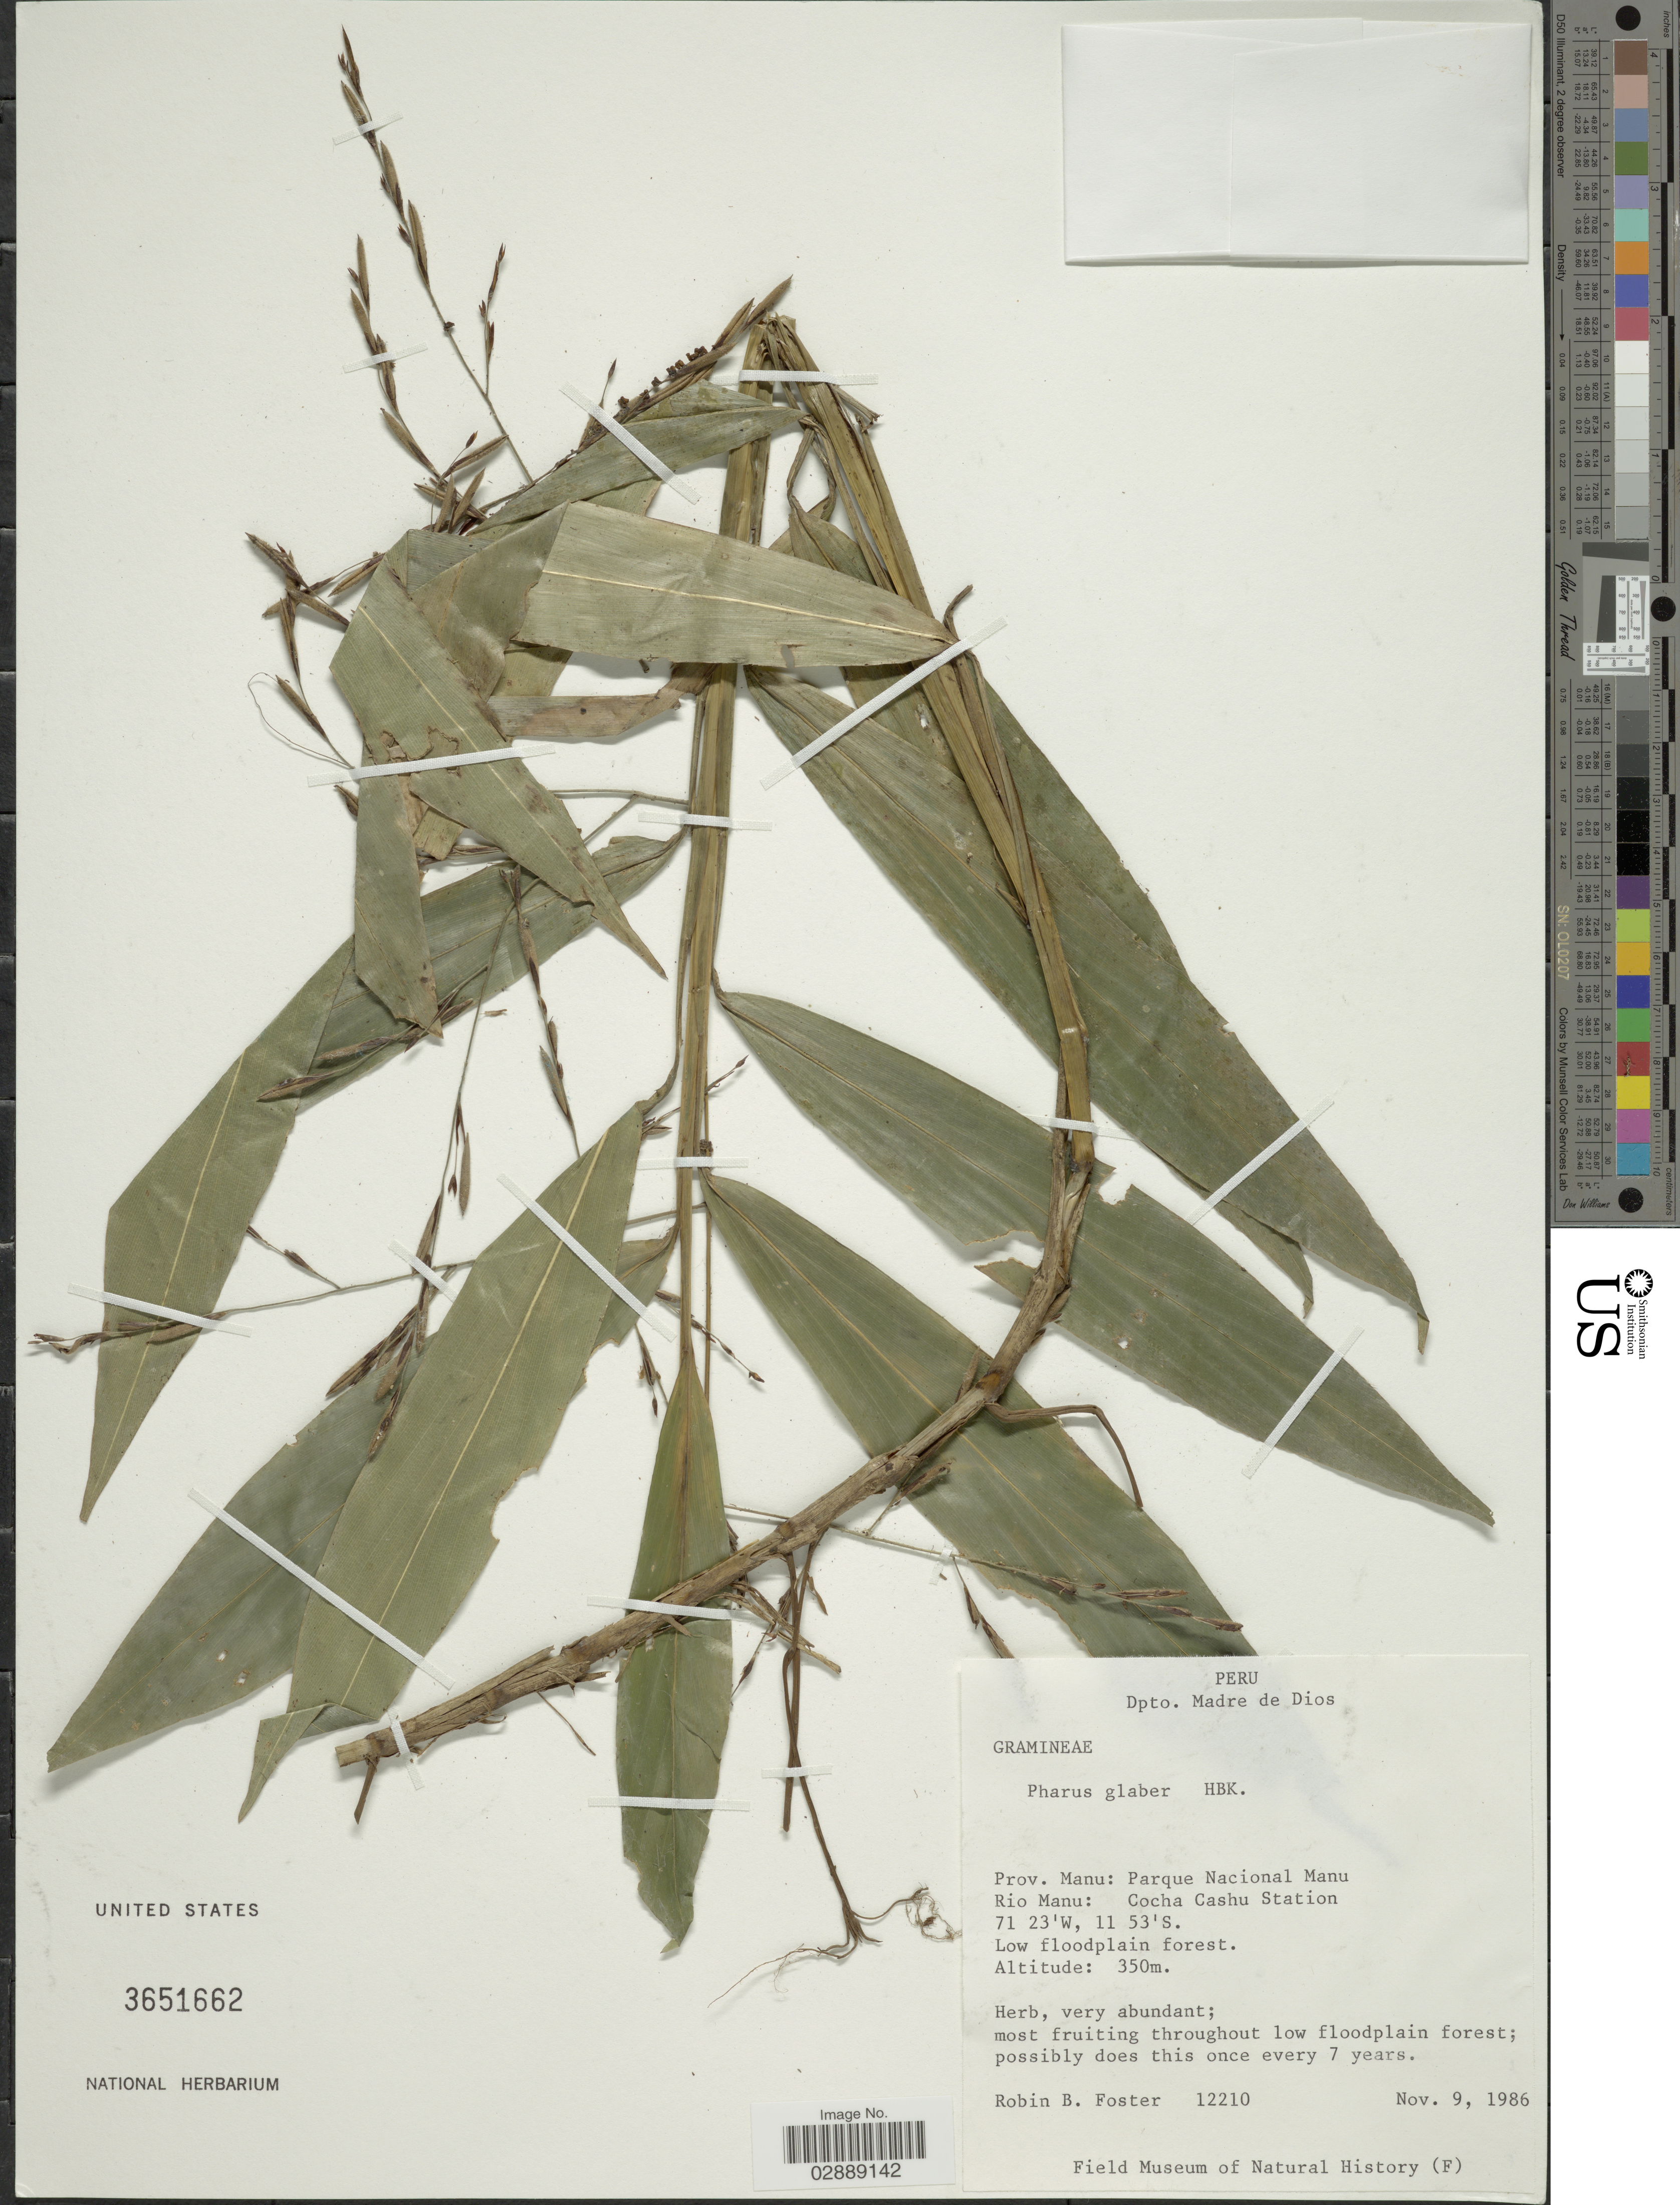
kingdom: Plantae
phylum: Tracheophyta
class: Liliopsida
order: Poales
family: Poaceae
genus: Pharus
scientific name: Pharus glaber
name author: Kunth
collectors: R. B. Foster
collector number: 12210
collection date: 1986-11-09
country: Peru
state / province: Madre de Dios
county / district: Manú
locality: Parque Nacional Manu, Rio Manu: Cocha Cashu Station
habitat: Low floodplain forest.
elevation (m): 350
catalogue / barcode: US 3651662